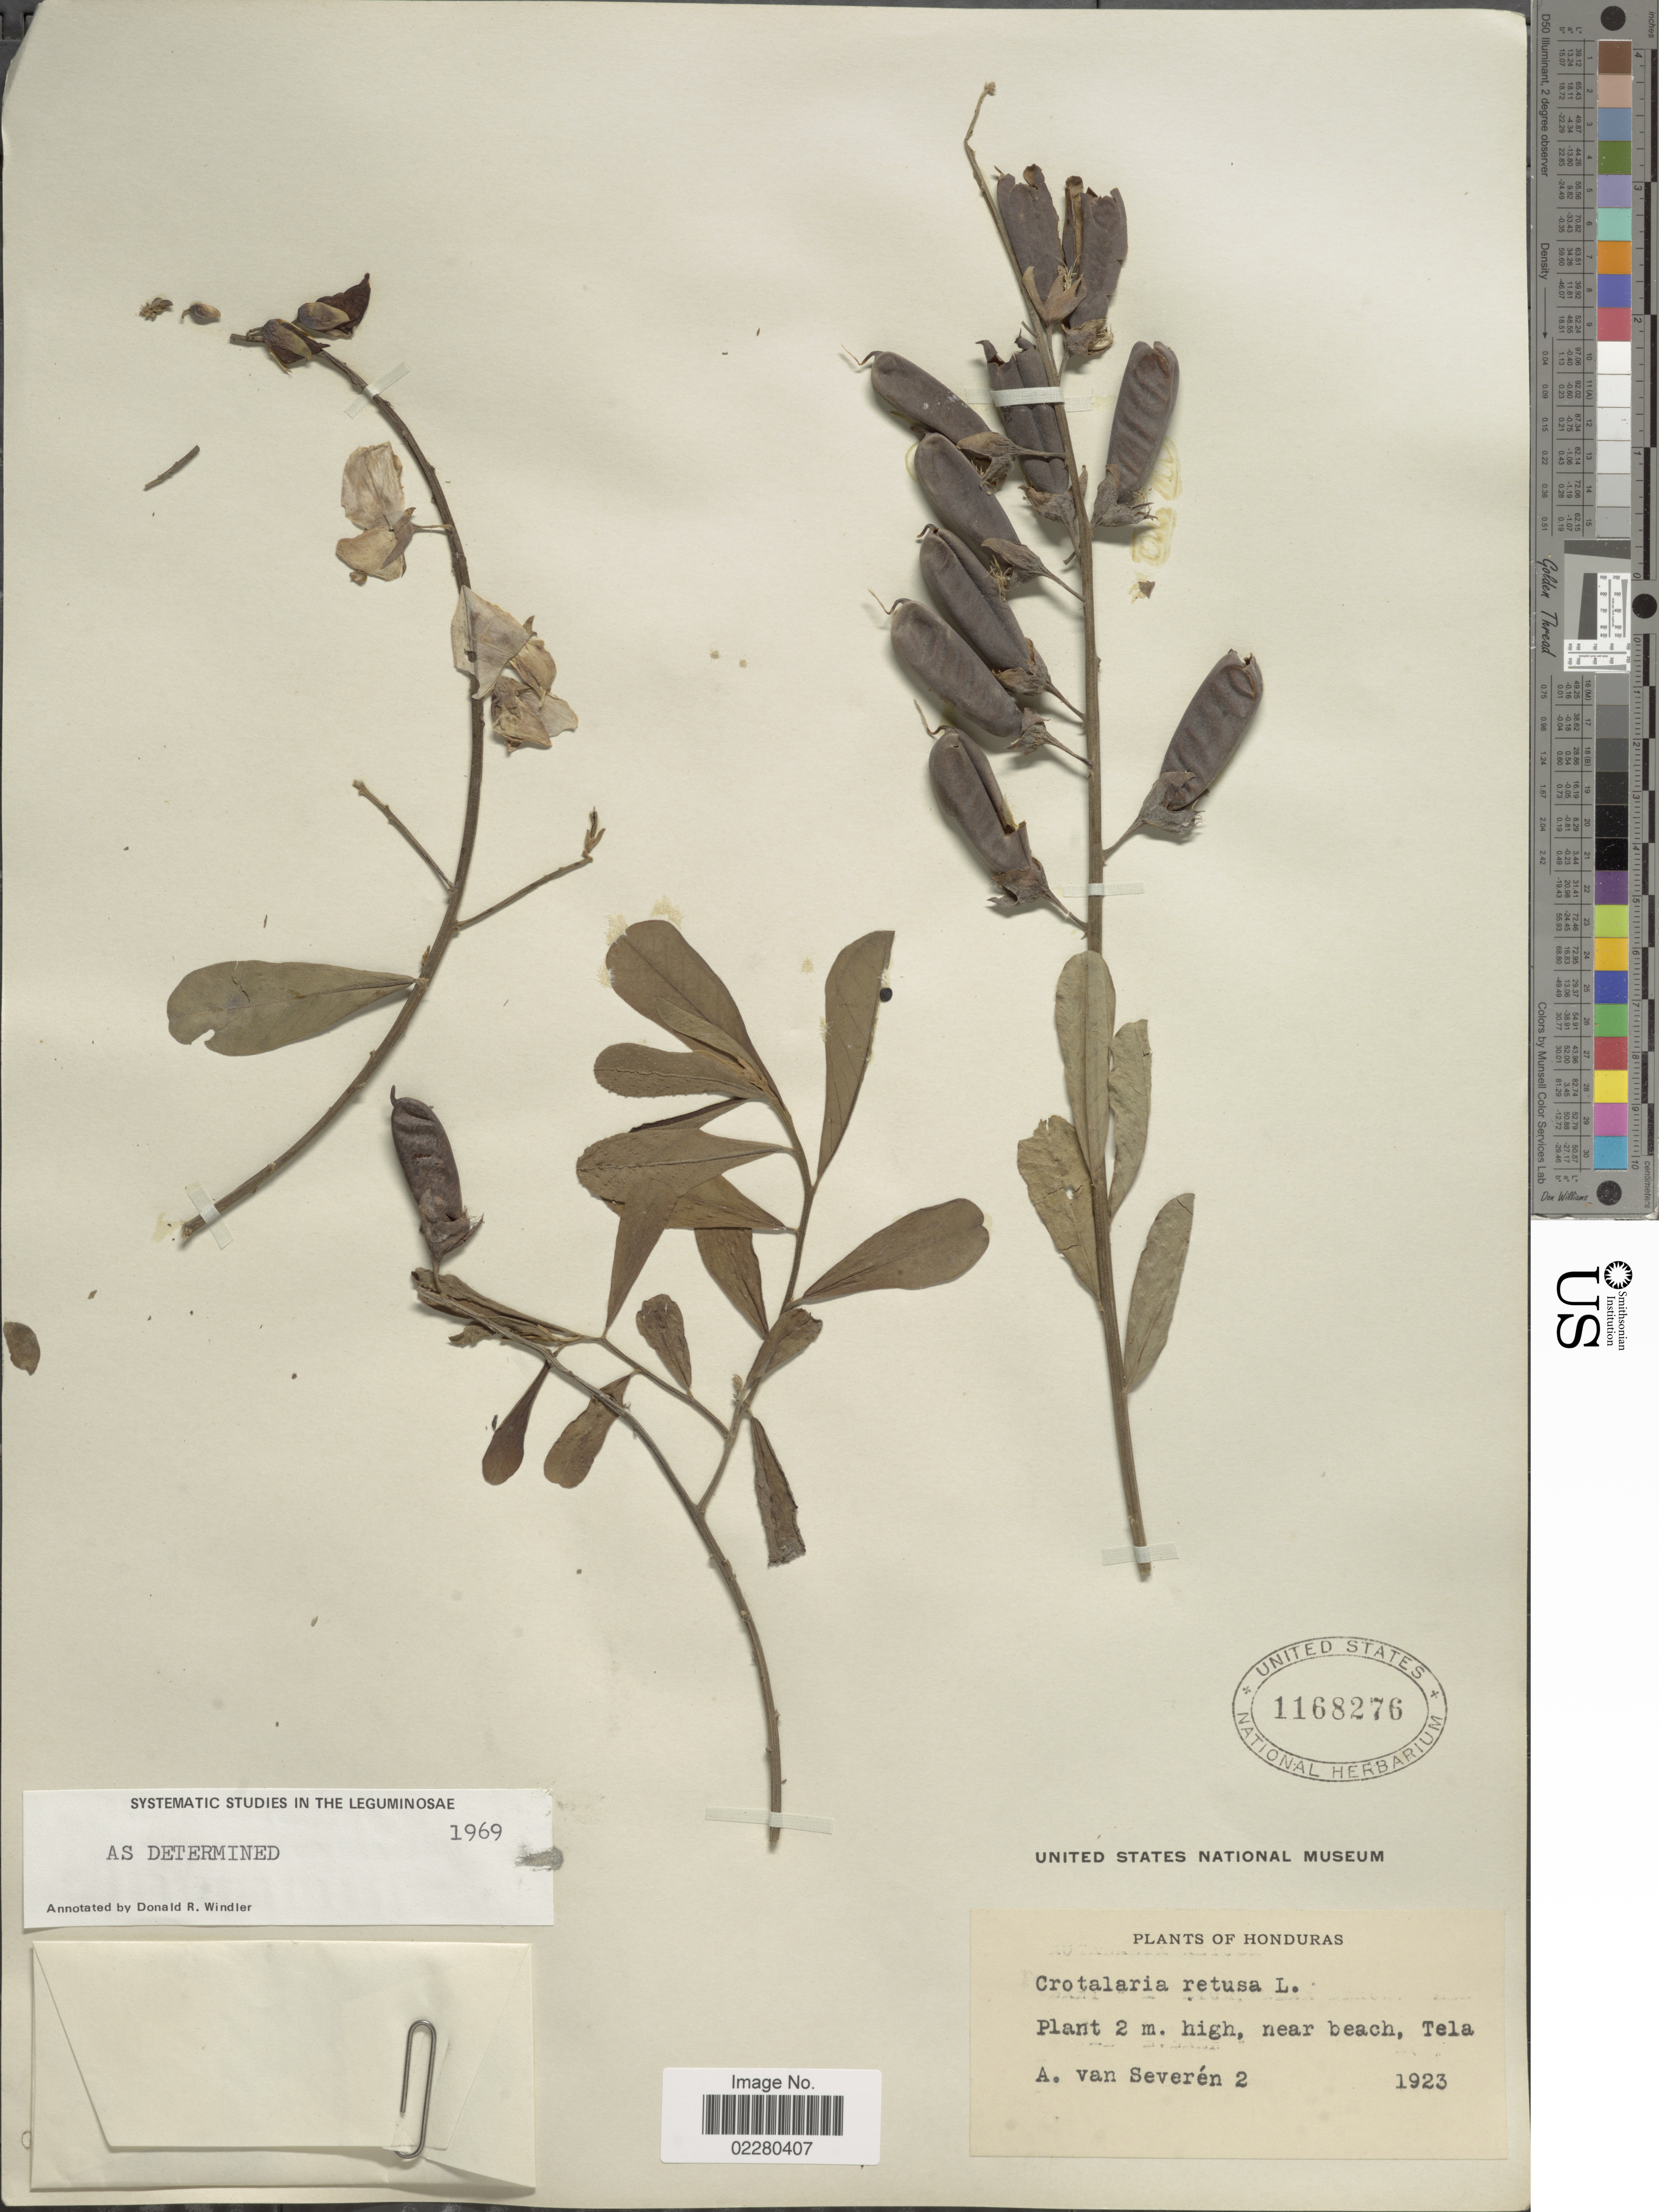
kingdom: Plantae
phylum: Tracheophyta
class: Magnoliopsida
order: Fabales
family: Fabaceae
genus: Crotalaria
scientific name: Crotalaria retusa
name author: L.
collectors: A. Van Severen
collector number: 2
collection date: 1923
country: Honduras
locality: Tela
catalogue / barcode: US 1168276